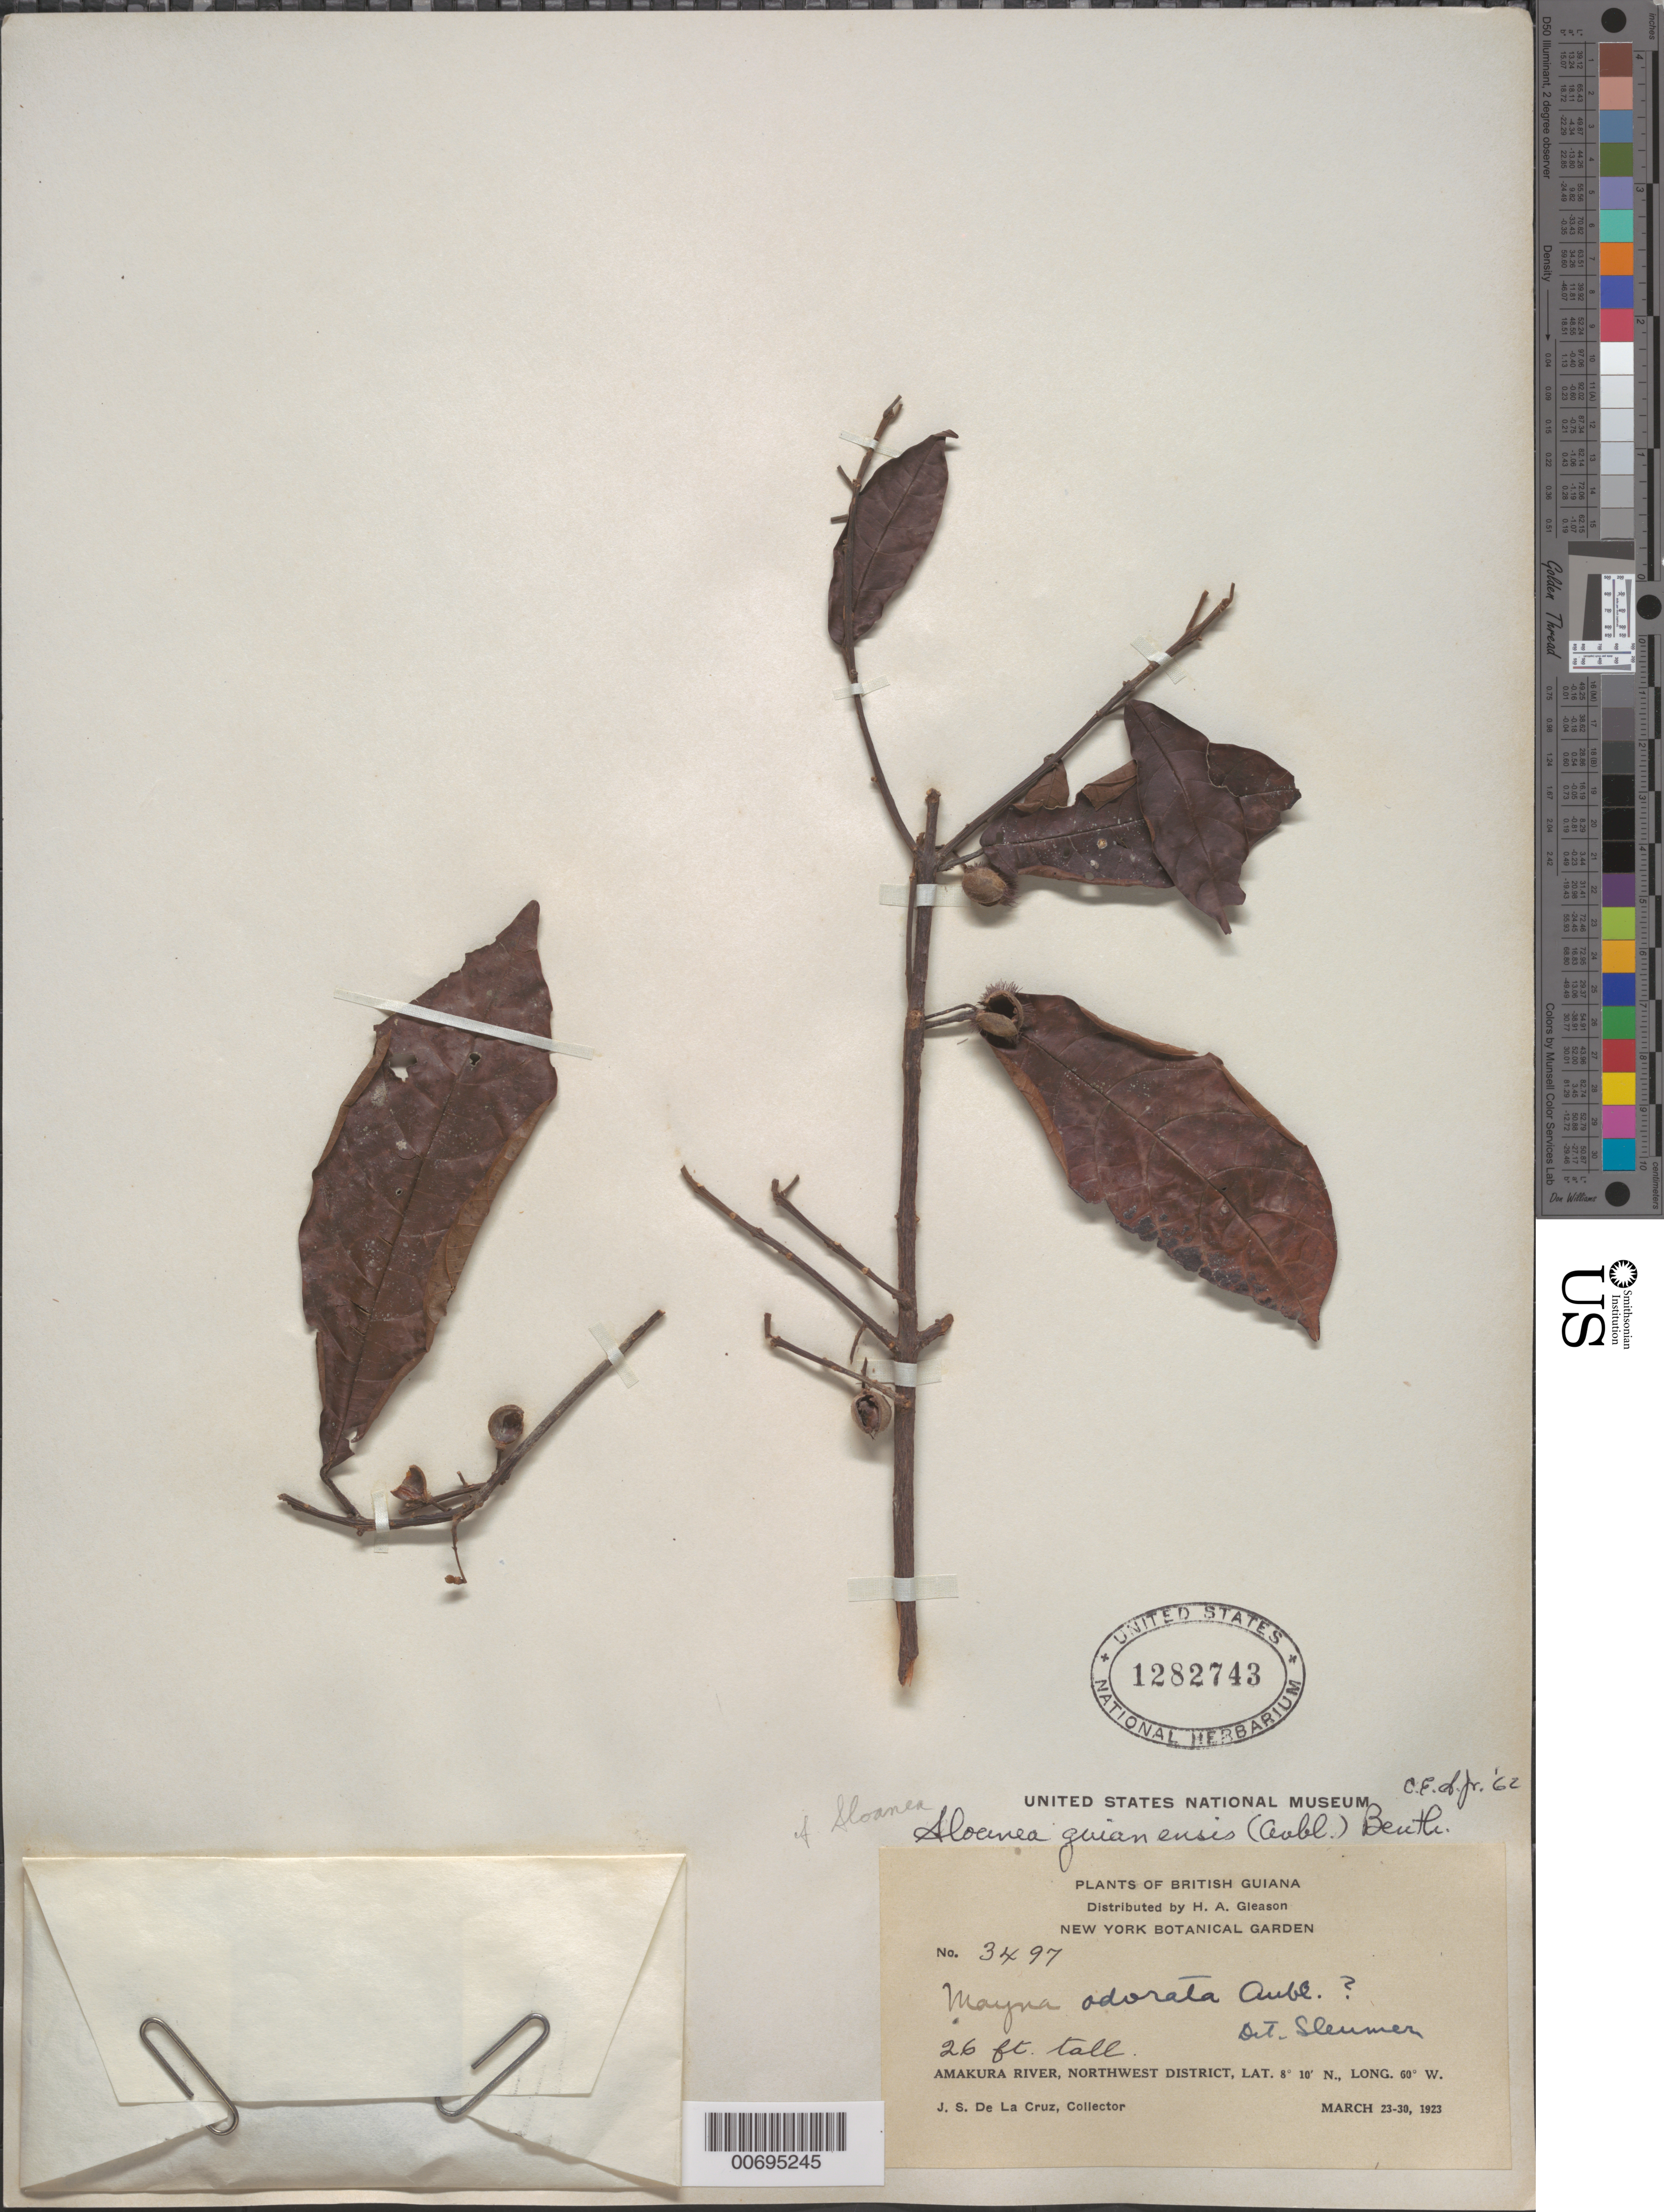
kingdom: Plantae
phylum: Tracheophyta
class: Magnoliopsida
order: Oxalidales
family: Elaeocarpaceae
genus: Sloanea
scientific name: Sloanea guianensis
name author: (Aubl.) Benth.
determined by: Smith, C. E., Jr.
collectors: J. S. de la Cruz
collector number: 3497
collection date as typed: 23-Mar-23 to 30-Mar-23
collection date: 1923-03-23/1923-03-30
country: Guyana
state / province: Barima-Waini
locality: Amakura R., NW District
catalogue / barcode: US 1282743